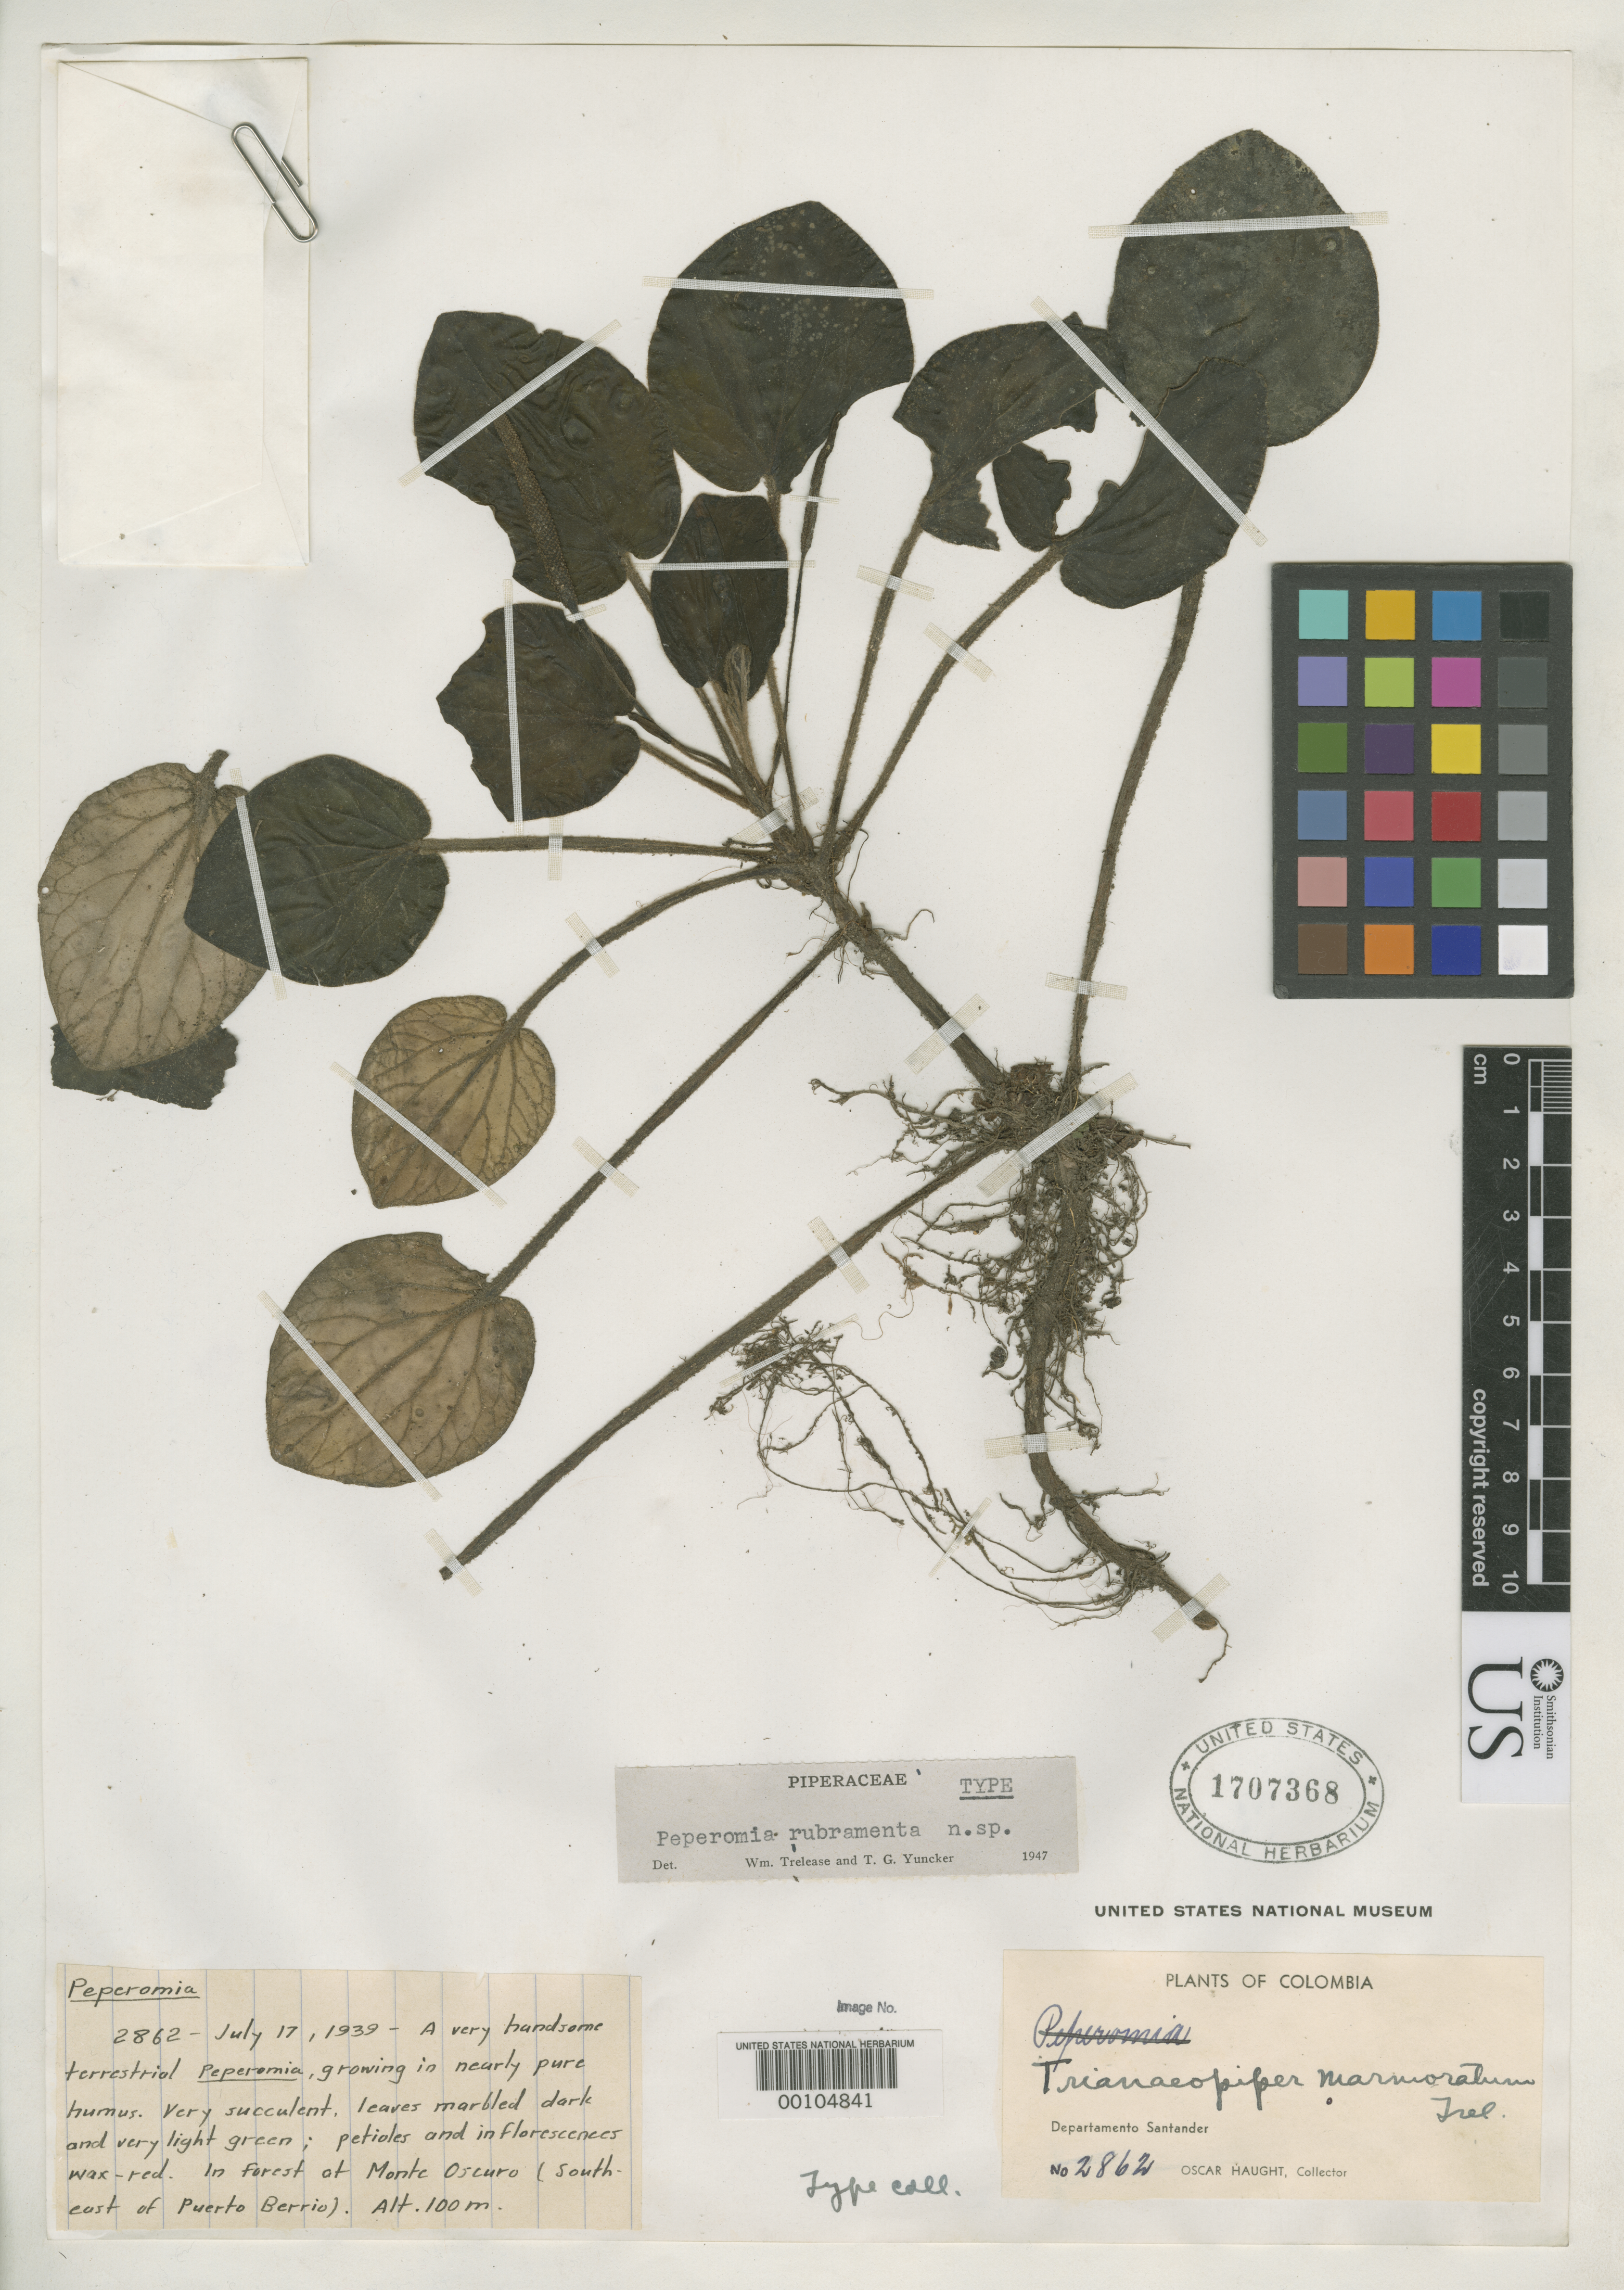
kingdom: Plantae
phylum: Tracheophyta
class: Magnoliopsida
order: Piperales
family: Piperaceae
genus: Peperomia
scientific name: Peperomia rubramenta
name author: Trel. & Yunck.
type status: Holotype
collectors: O. L. Haught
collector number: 2862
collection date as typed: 17 Jul 1939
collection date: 1939-07-17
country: Colombia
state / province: Santander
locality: Monte Oscuro, SE of Puerto Berrio.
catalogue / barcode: US 1707368